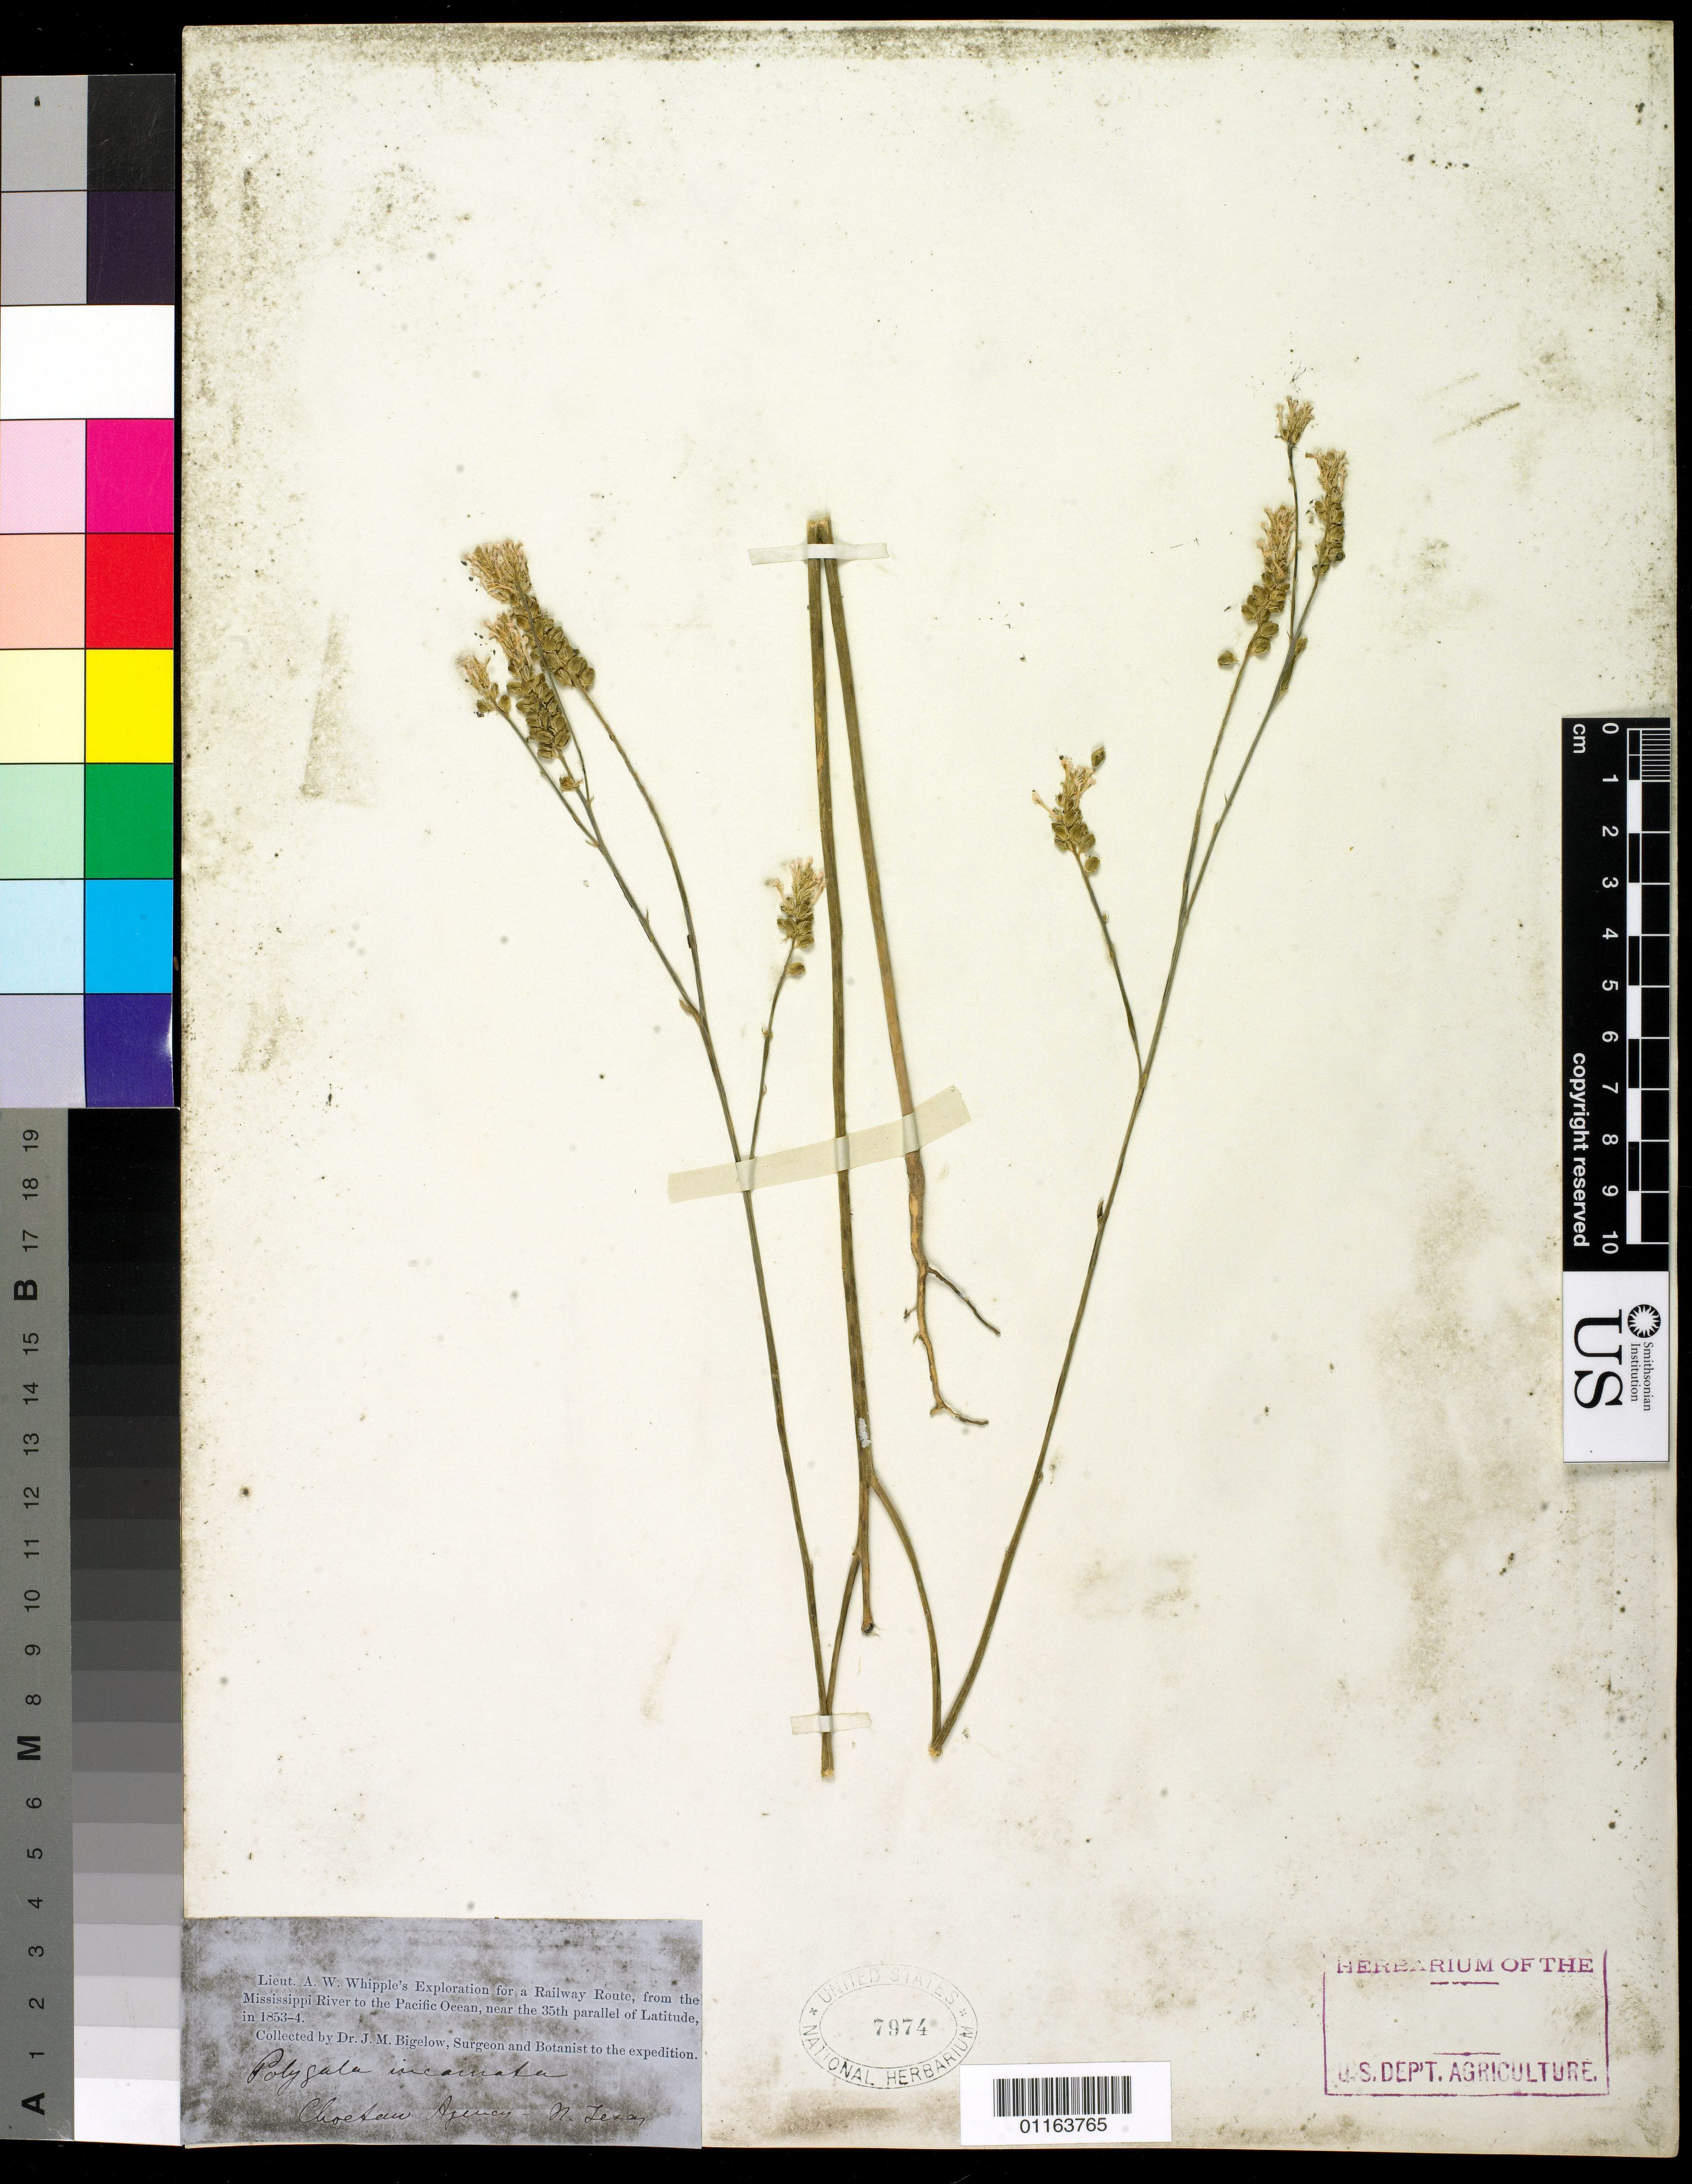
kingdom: Plantae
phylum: Tracheophyta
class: Magnoliopsida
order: Fabales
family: Polygalaceae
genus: Polygala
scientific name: Polygala incarnata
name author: L.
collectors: J. M. Bigelow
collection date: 1853/1854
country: United States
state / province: Texas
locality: Chouteau Agency.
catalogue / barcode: US 7974